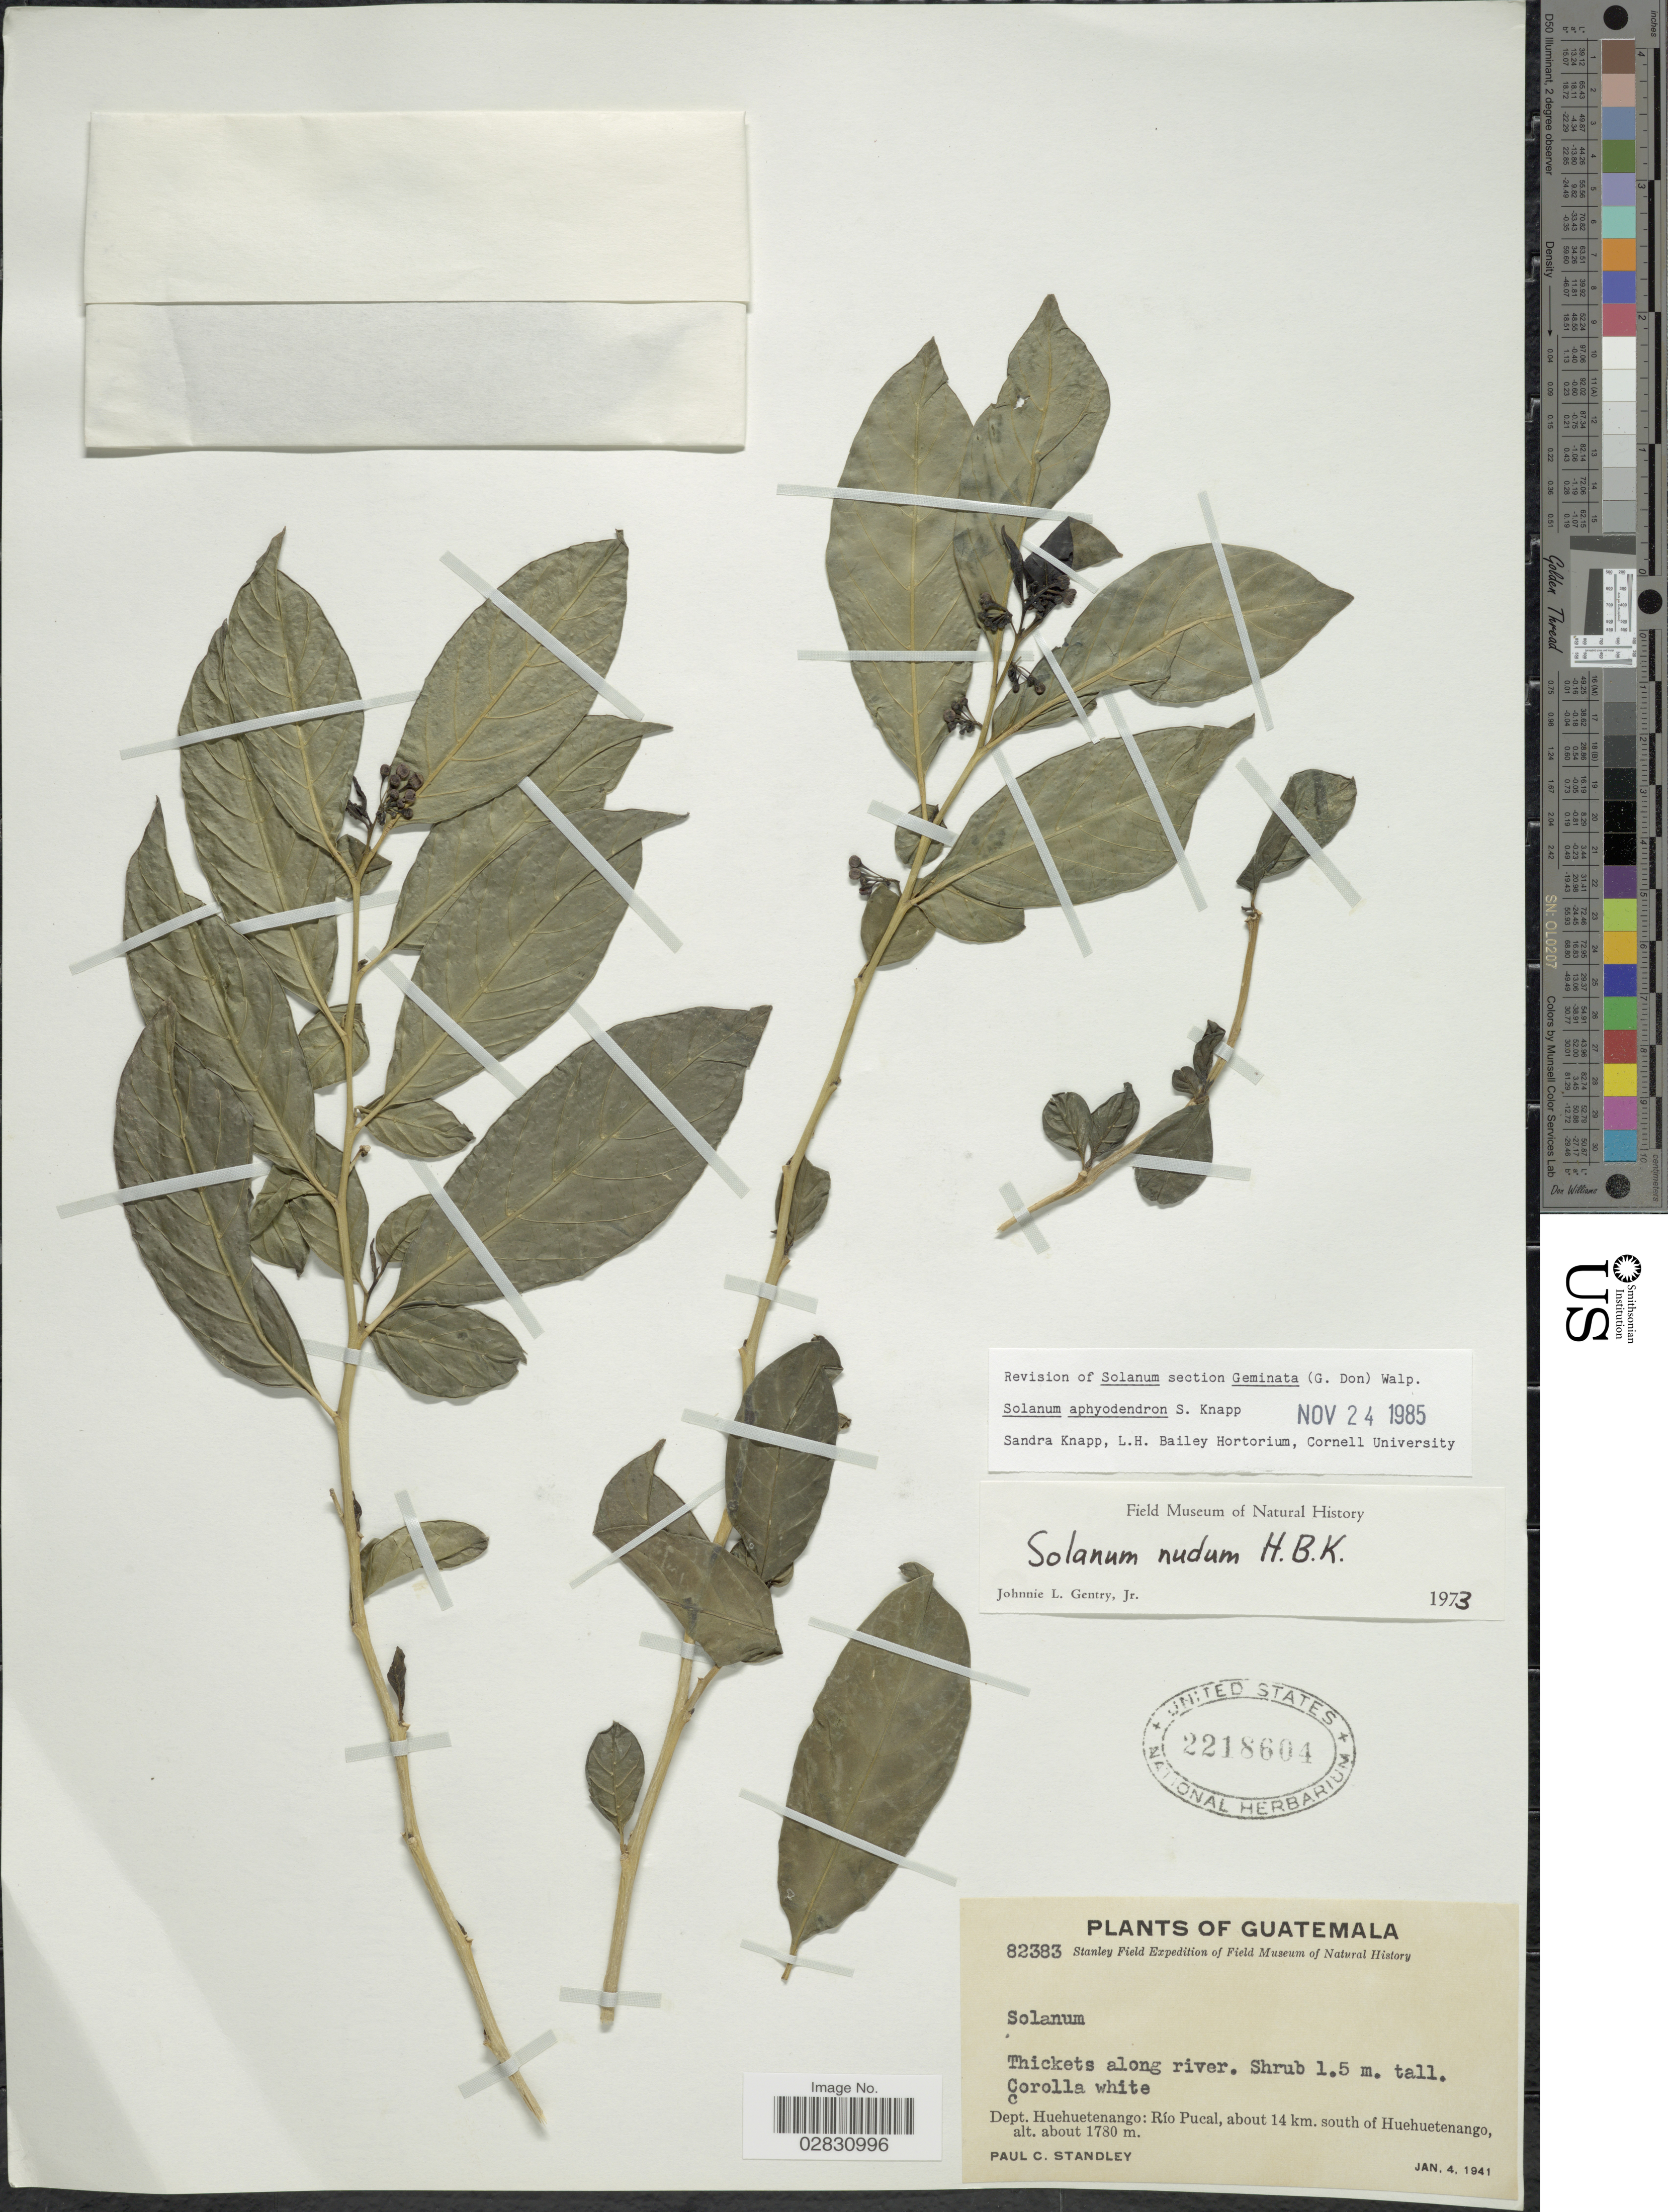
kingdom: Plantae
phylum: Tracheophyta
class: Magnoliopsida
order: Solanales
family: Solanaceae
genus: Solanum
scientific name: Solanum aphyodendron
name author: S. Knapp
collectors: P. C. Standley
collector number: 82383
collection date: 1941-01-04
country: Guatemala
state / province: Huehuetenango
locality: Dept. Huehuetenango: Río Pucal, about 14 km. south of Huehuetenango.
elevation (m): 1780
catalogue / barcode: US 2218604